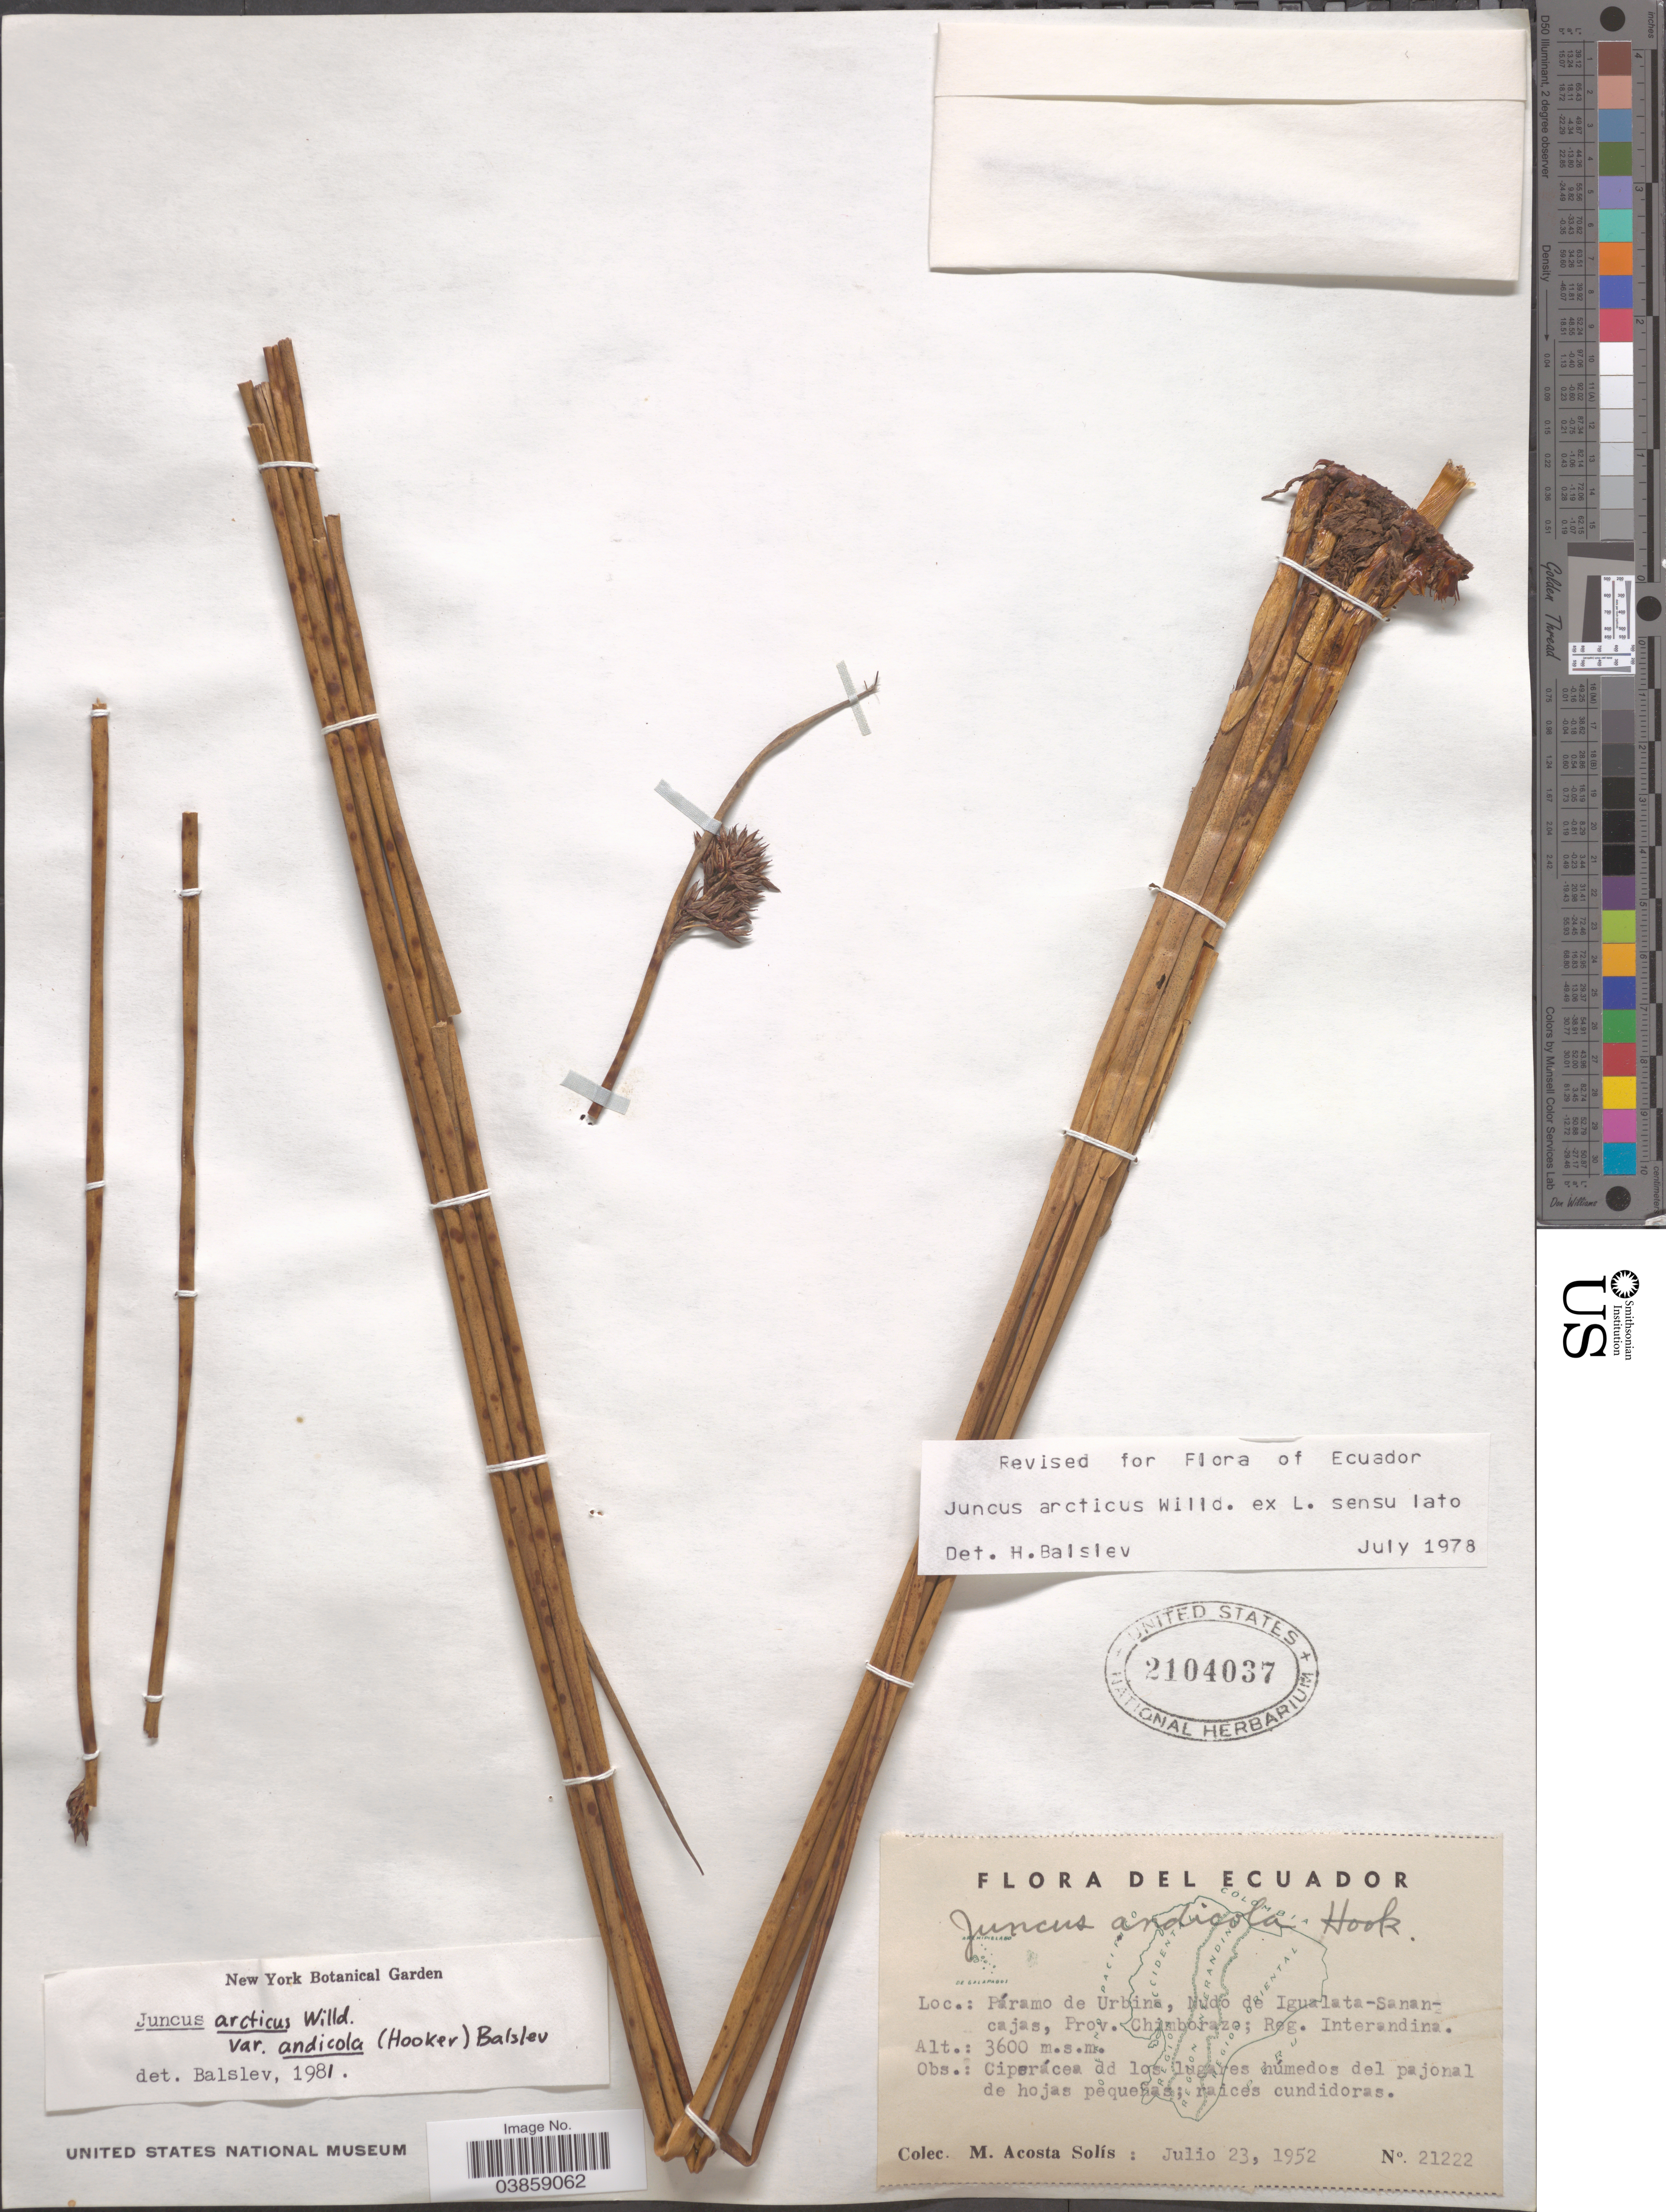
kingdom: Plantae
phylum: Tracheophyta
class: Liliopsida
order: Poales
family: Juncaceae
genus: Juncus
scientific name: Juncus arcticus var. andicola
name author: (Hook.) Balslev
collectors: M. Acosta Solis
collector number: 21222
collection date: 1952-07-23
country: Ecuador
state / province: Chimborazo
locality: Páramo de Urbina, Nudo de Igualata-Sanancajas, Reg. Interandina.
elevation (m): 3600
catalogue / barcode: US 2104037